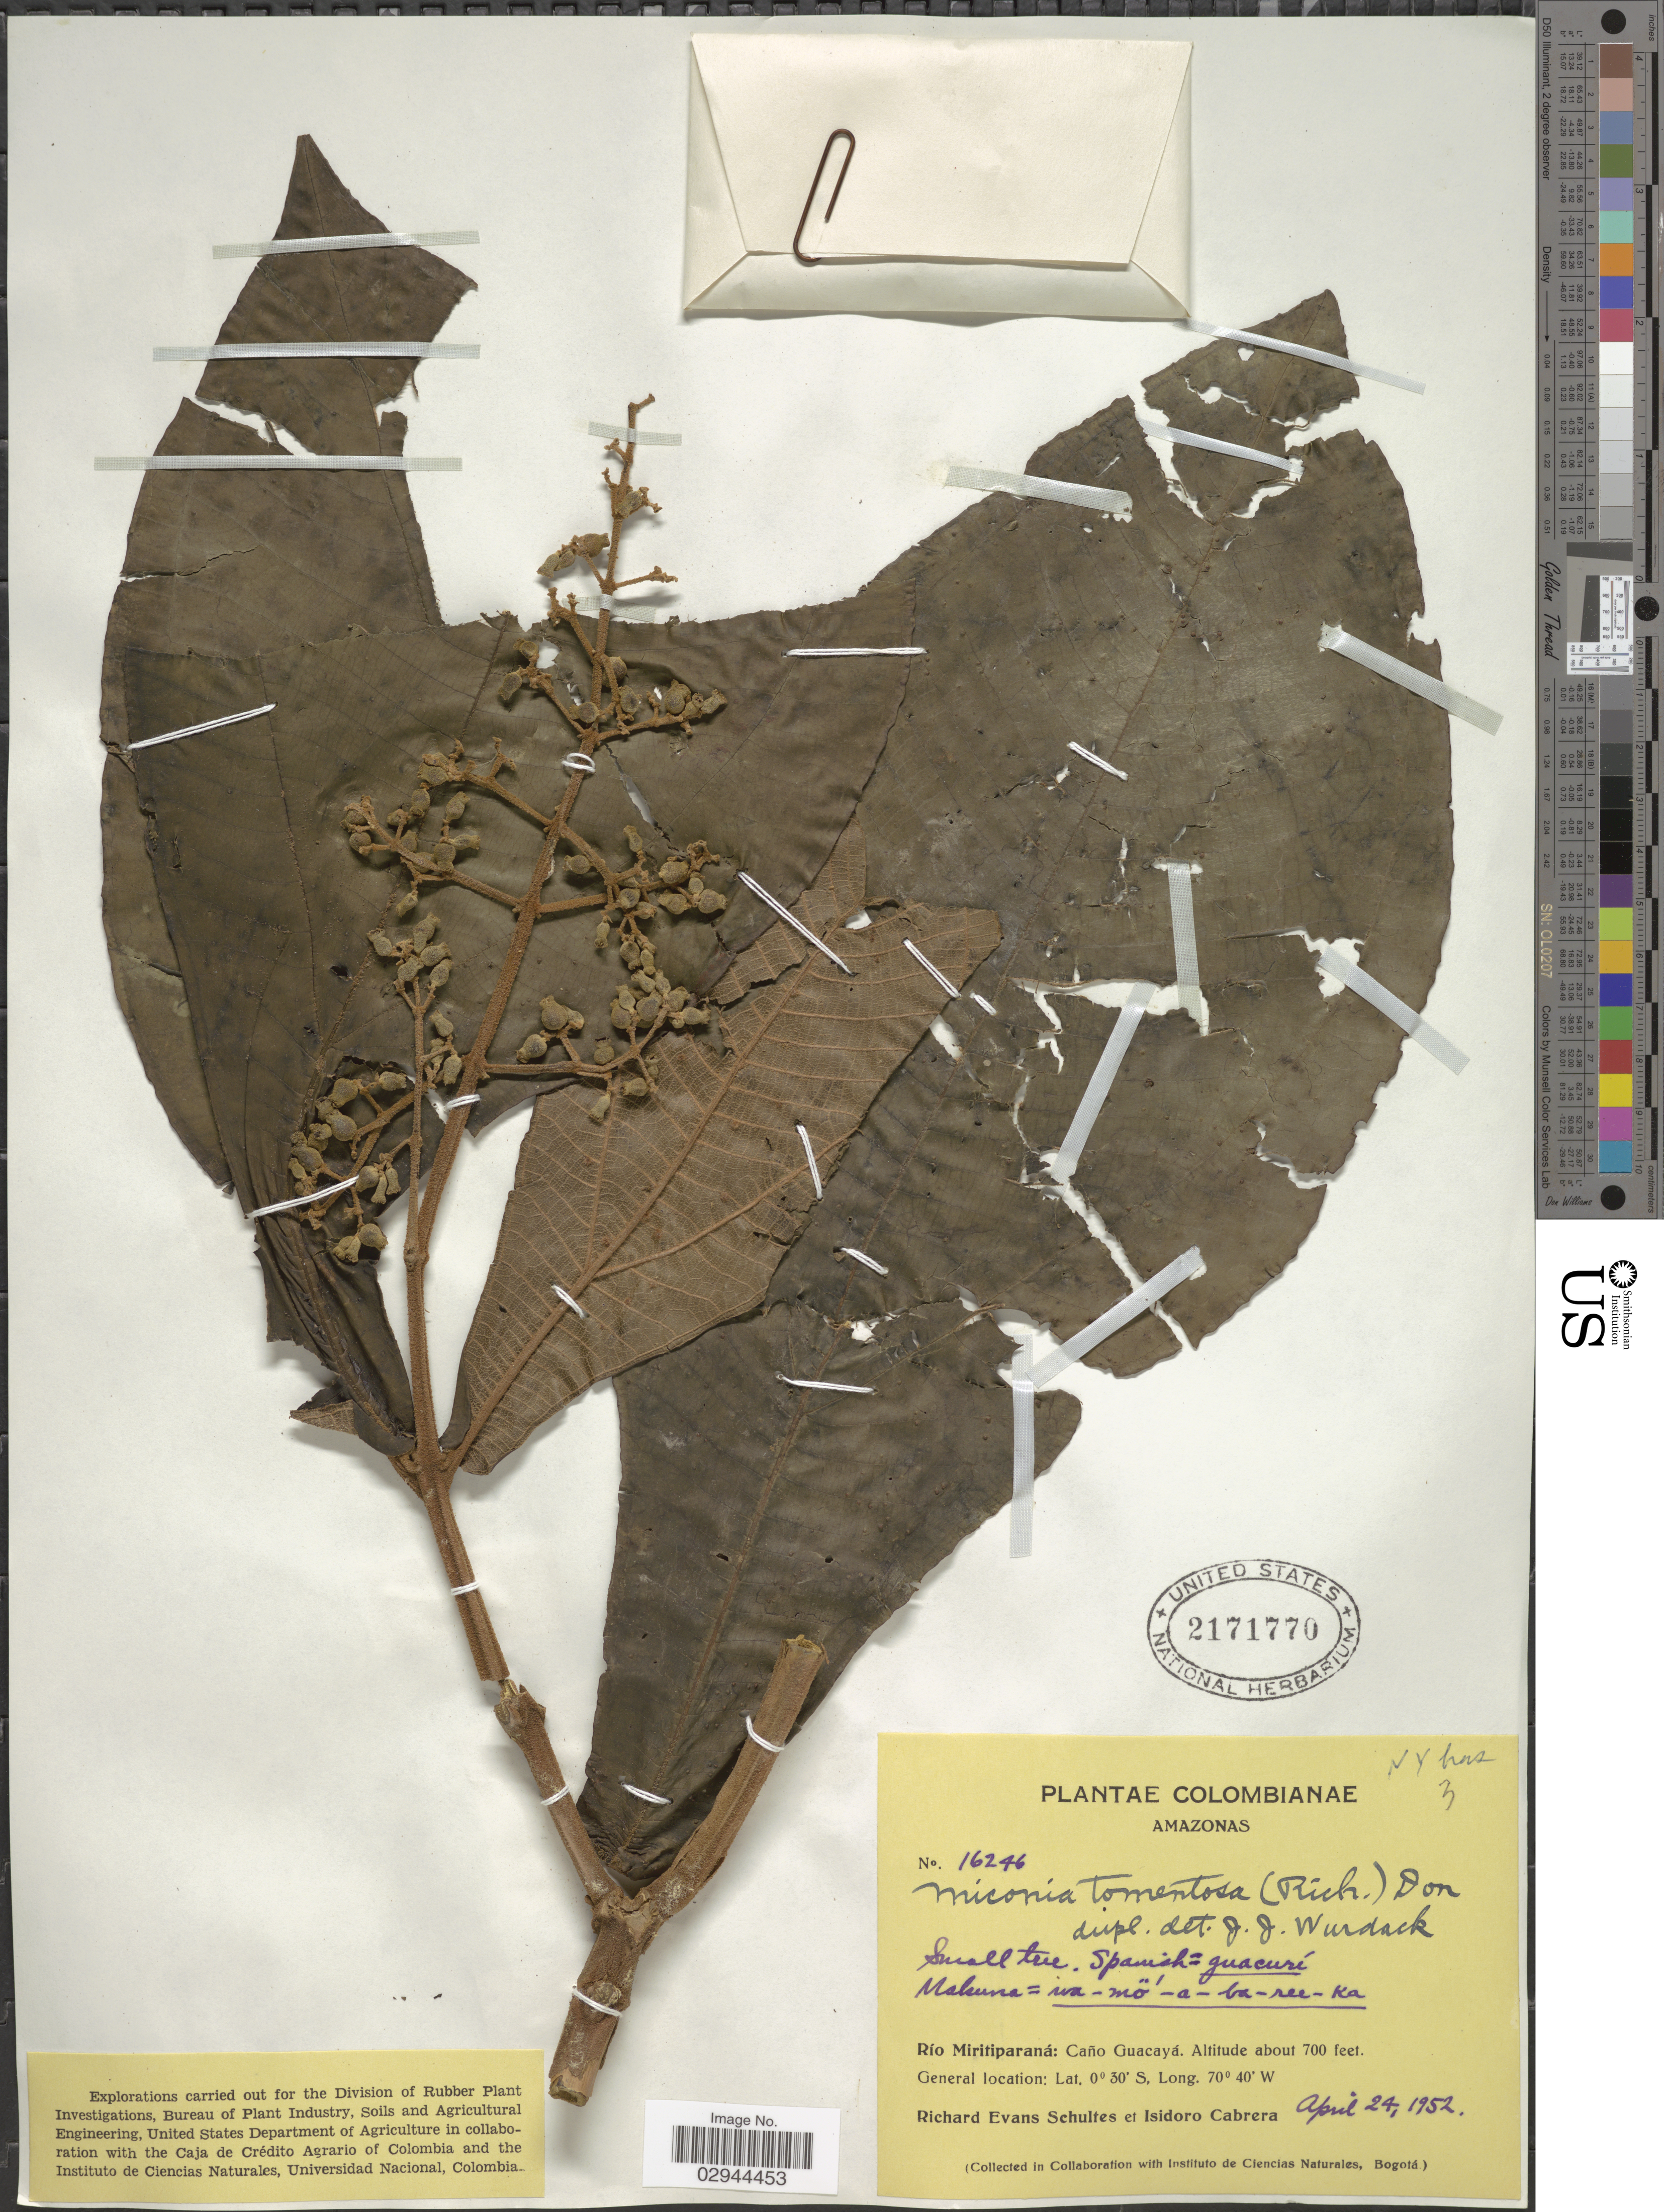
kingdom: Plantae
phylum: Tracheophyta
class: Magnoliopsida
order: Myrtales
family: Melastomataceae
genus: Miconia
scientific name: Miconia tomentosa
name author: (Rich.) D. Don ex DC.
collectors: R. E. Schultes & I. Cabrera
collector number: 16246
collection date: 1952-04-24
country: Colombia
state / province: Amazônas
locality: Río Miritiparaná: Caño Guacayá.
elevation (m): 213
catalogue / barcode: US 2171770